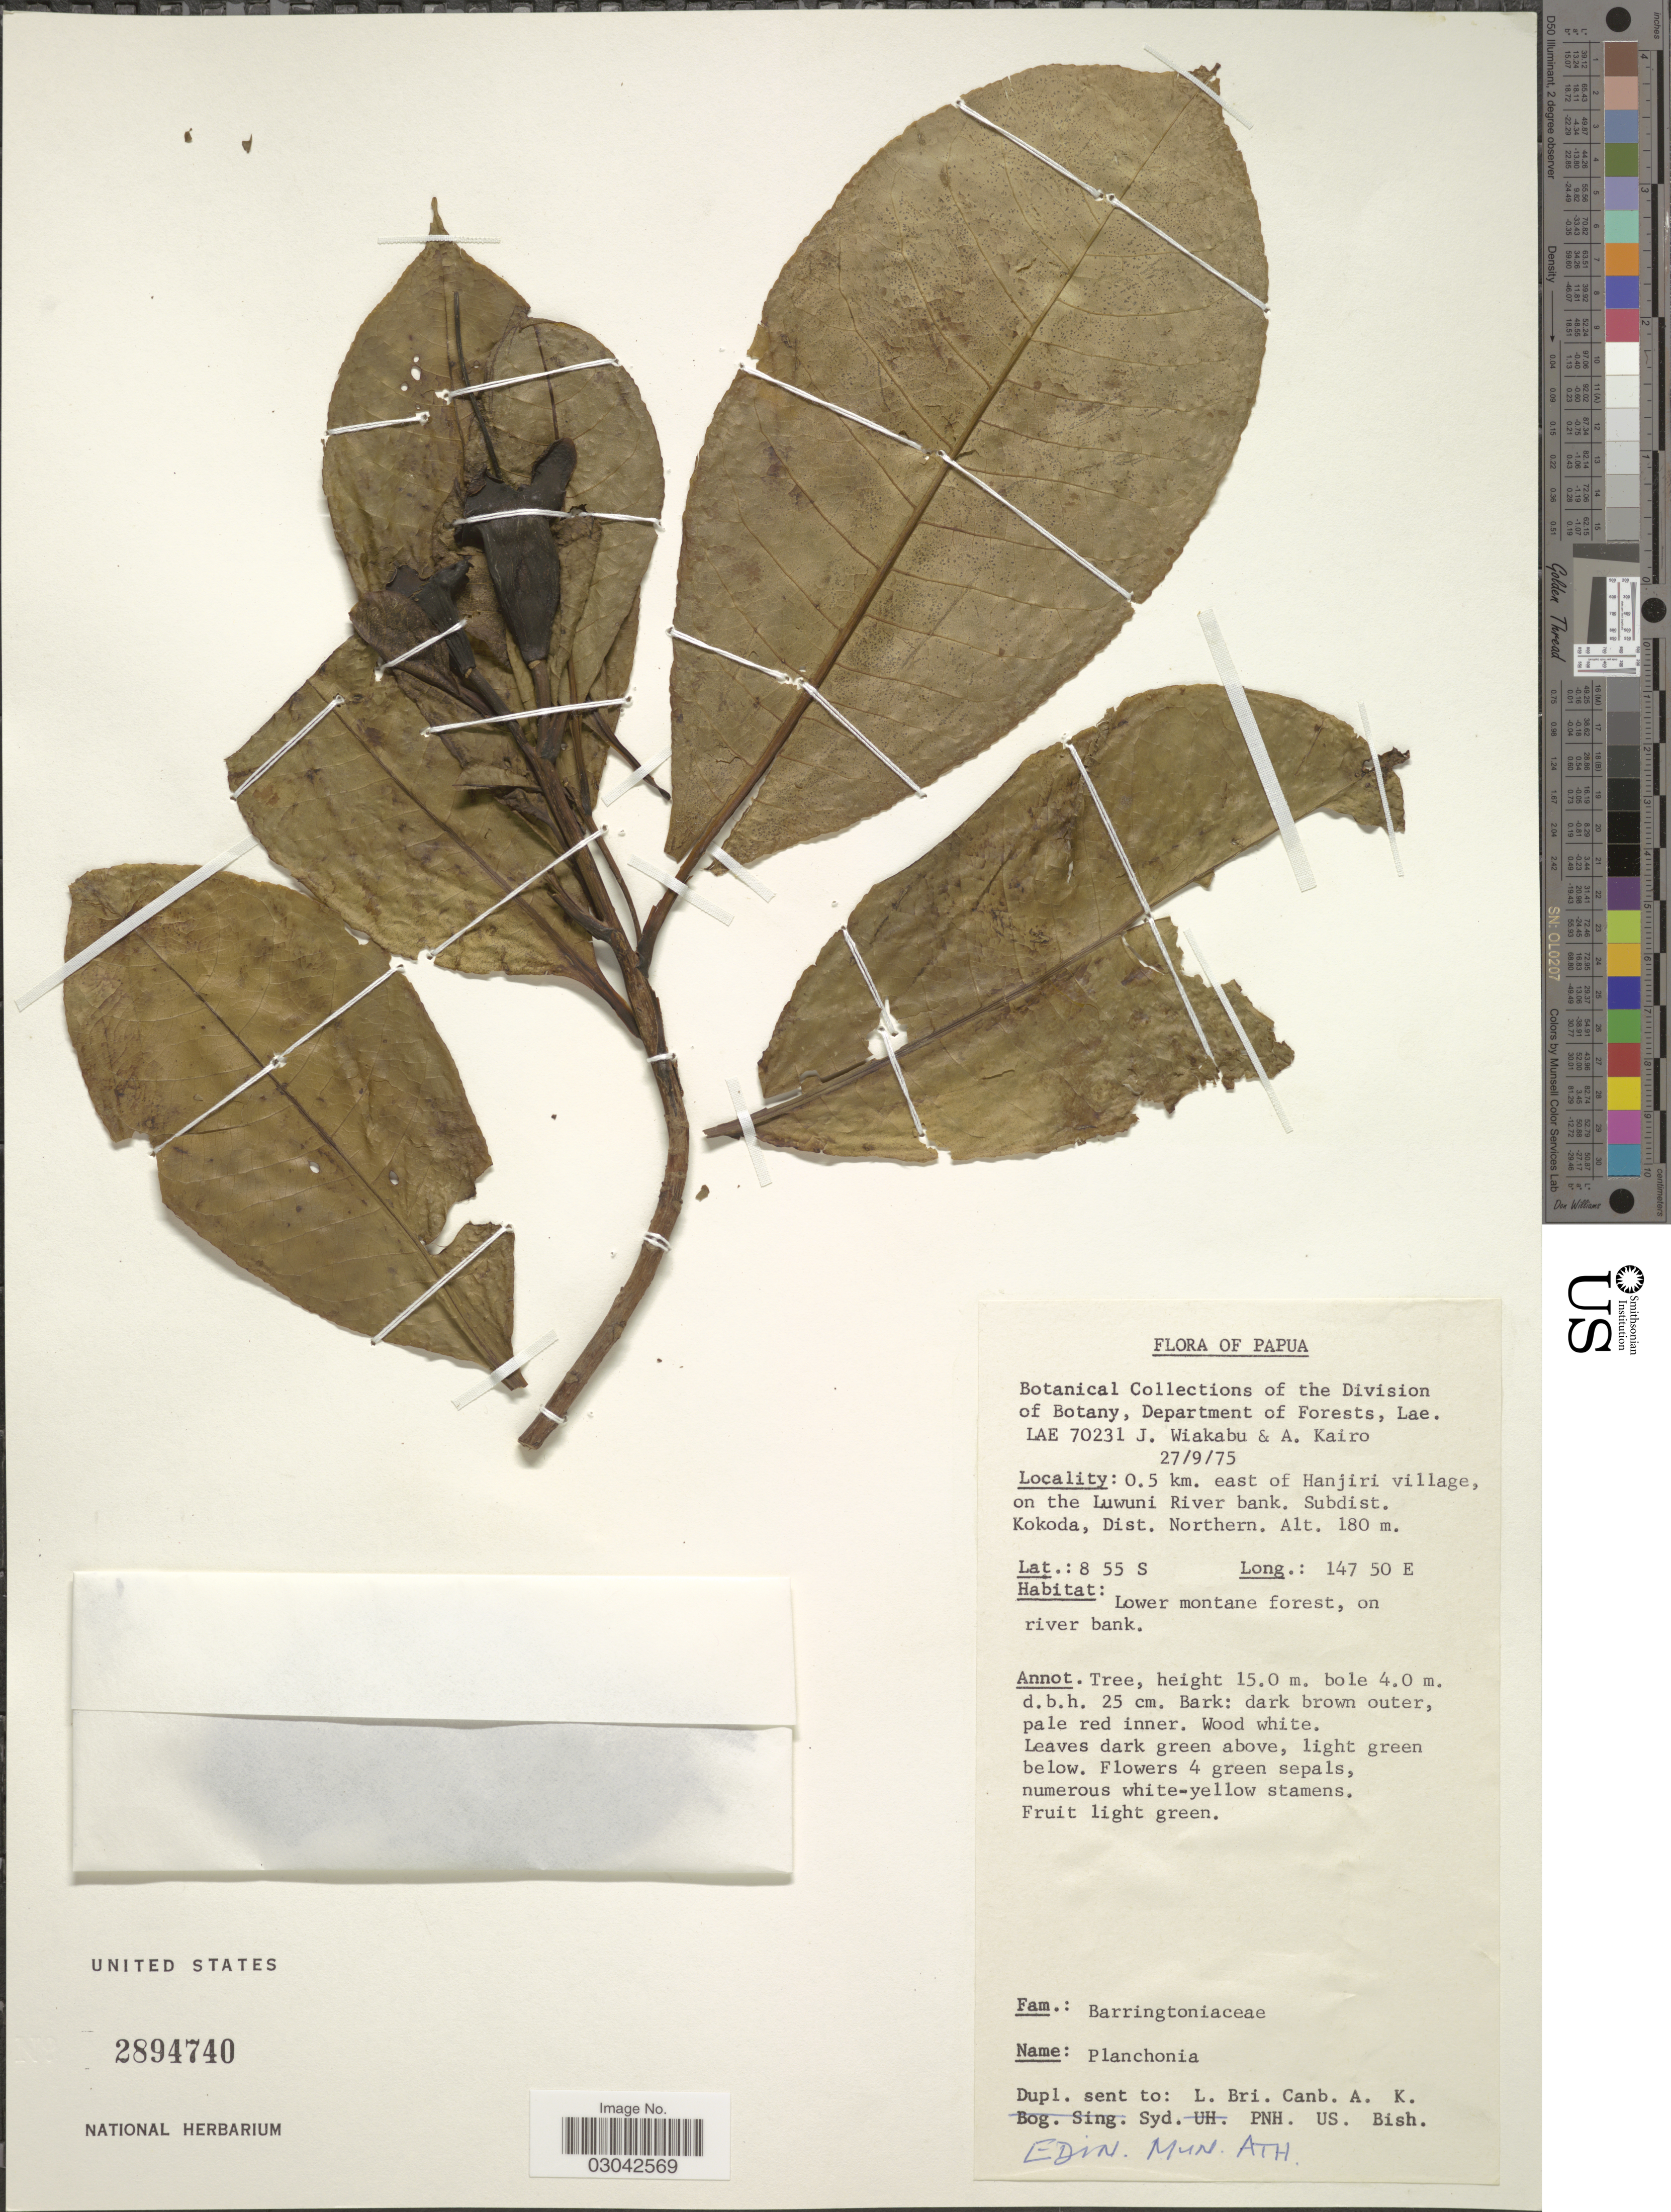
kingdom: Plantae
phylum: Tracheophyta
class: Magnoliopsida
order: Ericales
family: Lecythidaceae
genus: Planchonia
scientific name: Planchonia sp.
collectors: J. Wiakabu & A. Kairo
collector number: LAE 70231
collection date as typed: Transcribed d/m/y: 27/9/75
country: Papua New Guinea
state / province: Northern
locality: Papua. 0.5 km. east of Hanjiri village, on the Luwuni River bank. Subdist. Kokoda, Dist. Northern.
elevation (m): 180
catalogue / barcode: US 2894740